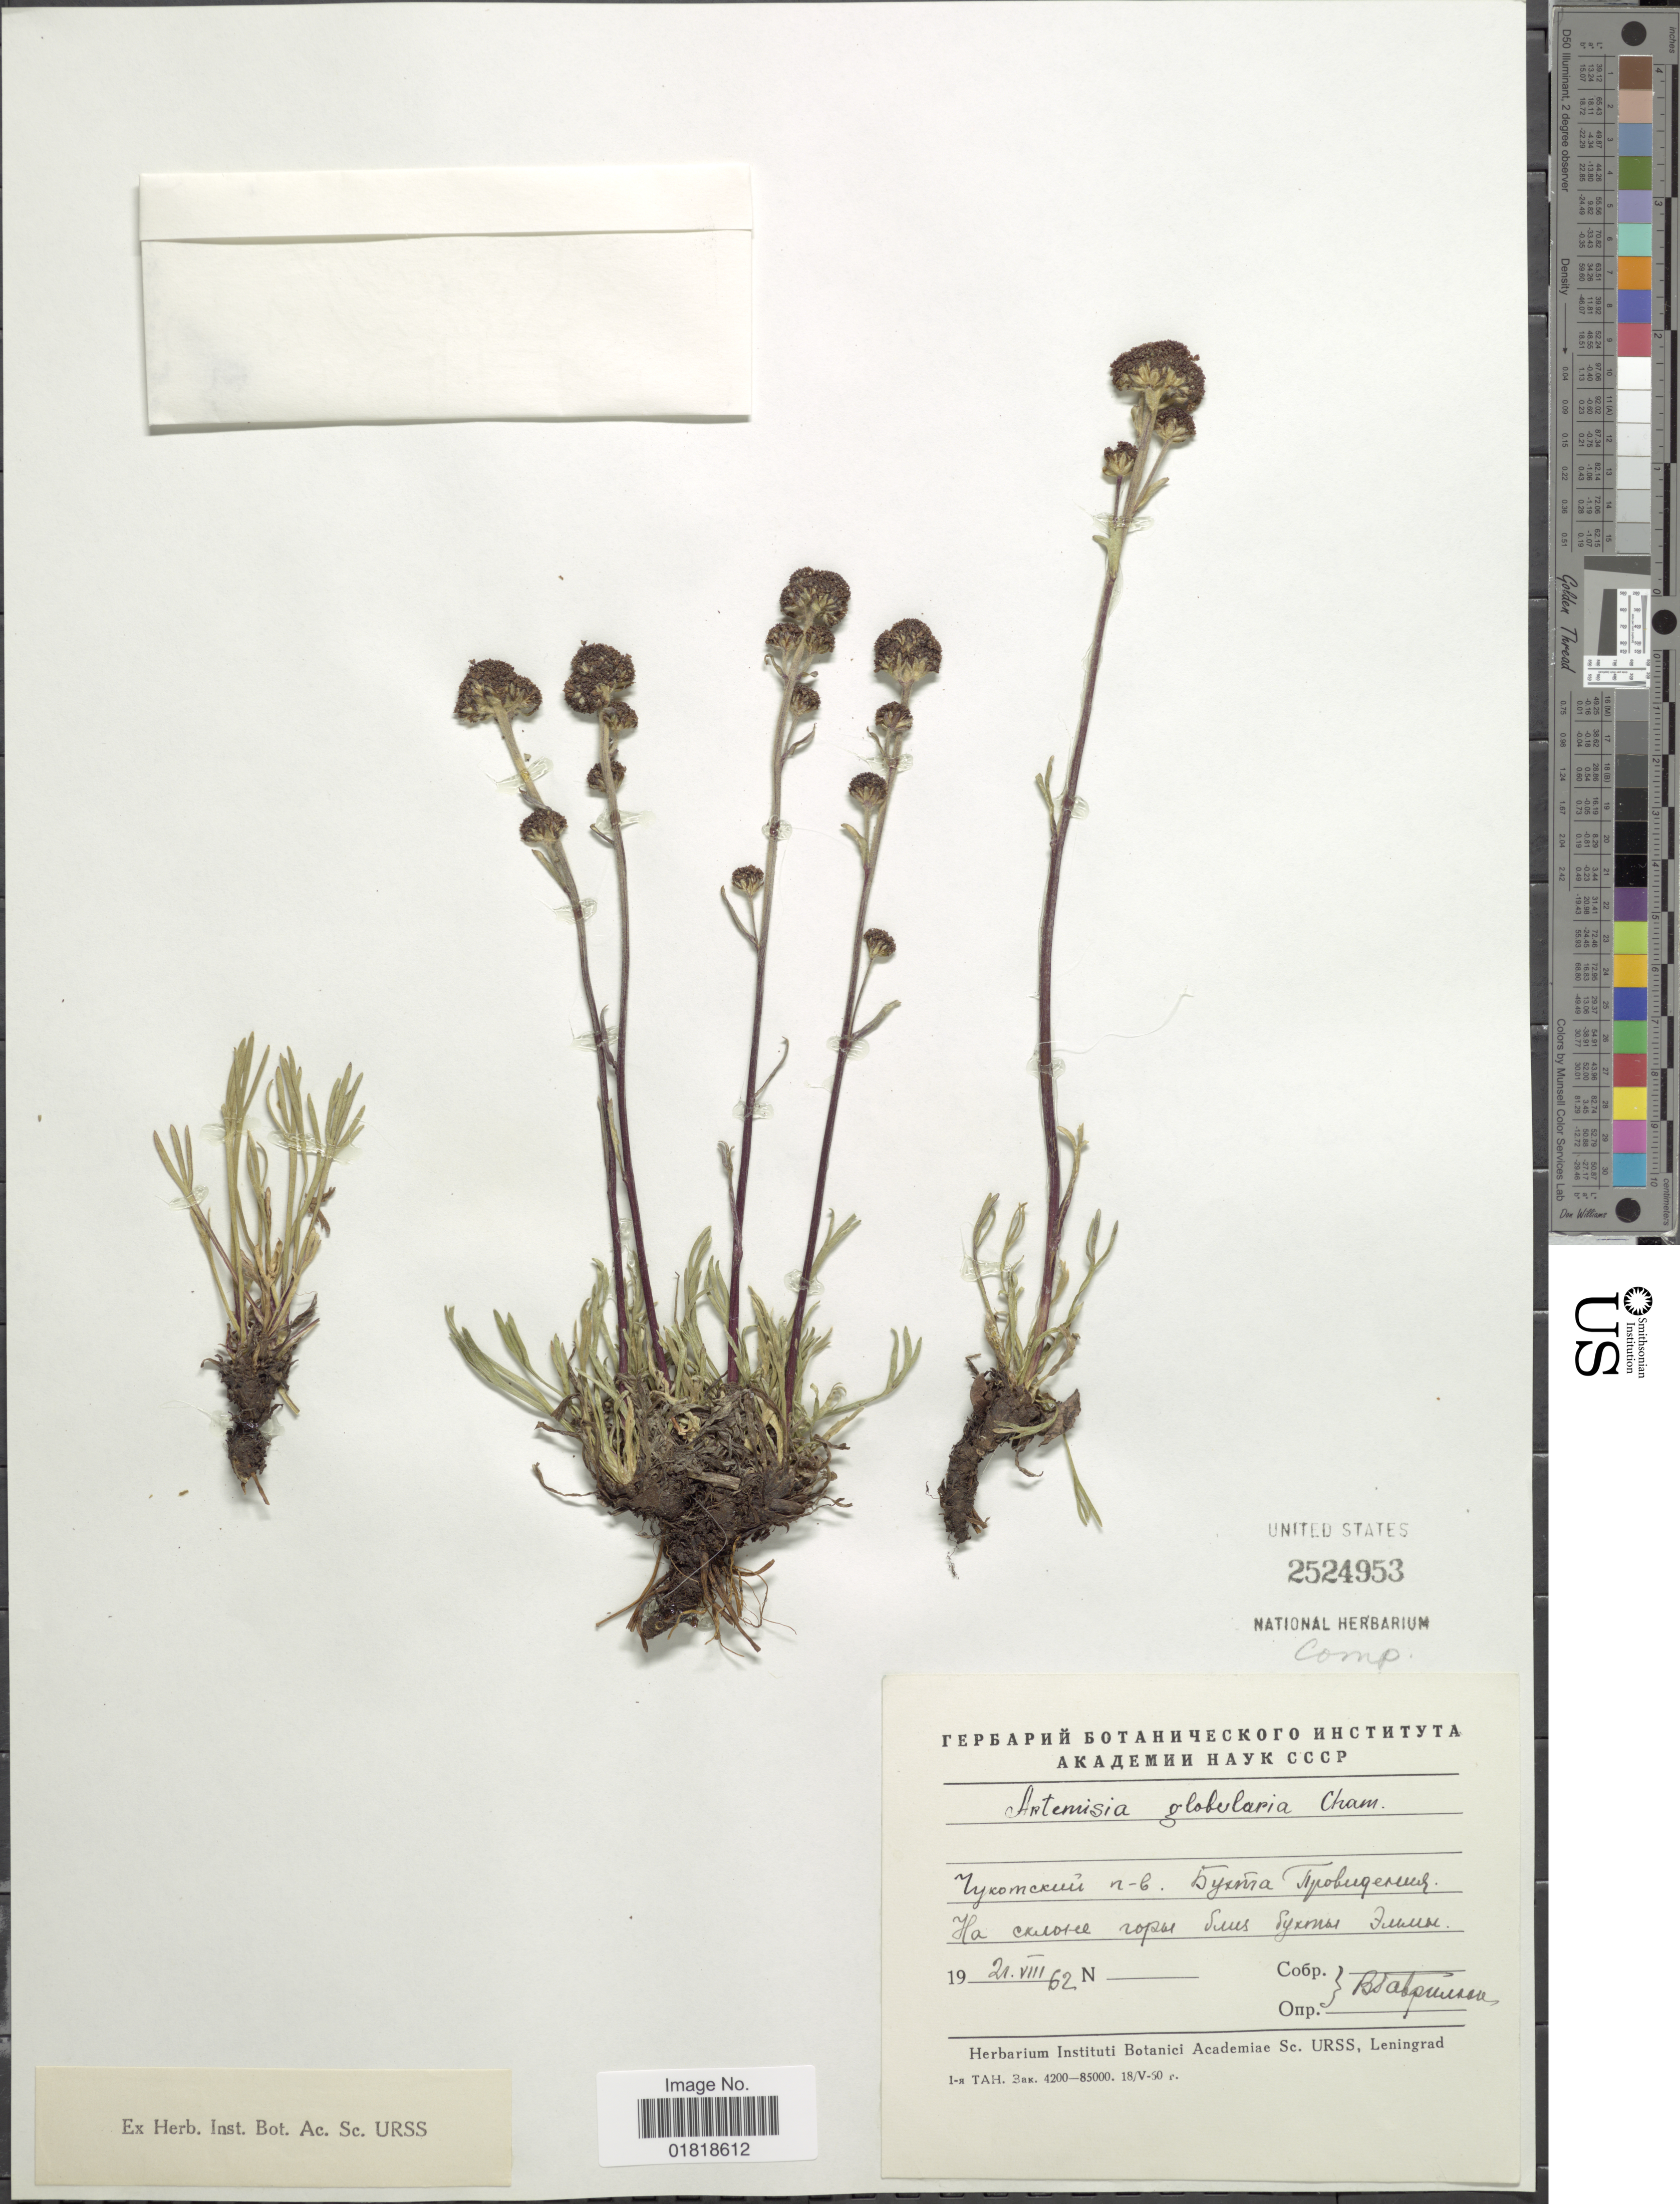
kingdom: Plantae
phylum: Tracheophyta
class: Magnoliopsida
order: Asterales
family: Asteraceae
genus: Artemisia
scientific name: Artemisia globularia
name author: Cham. ex Besser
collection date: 1962-08-21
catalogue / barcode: US 2524953